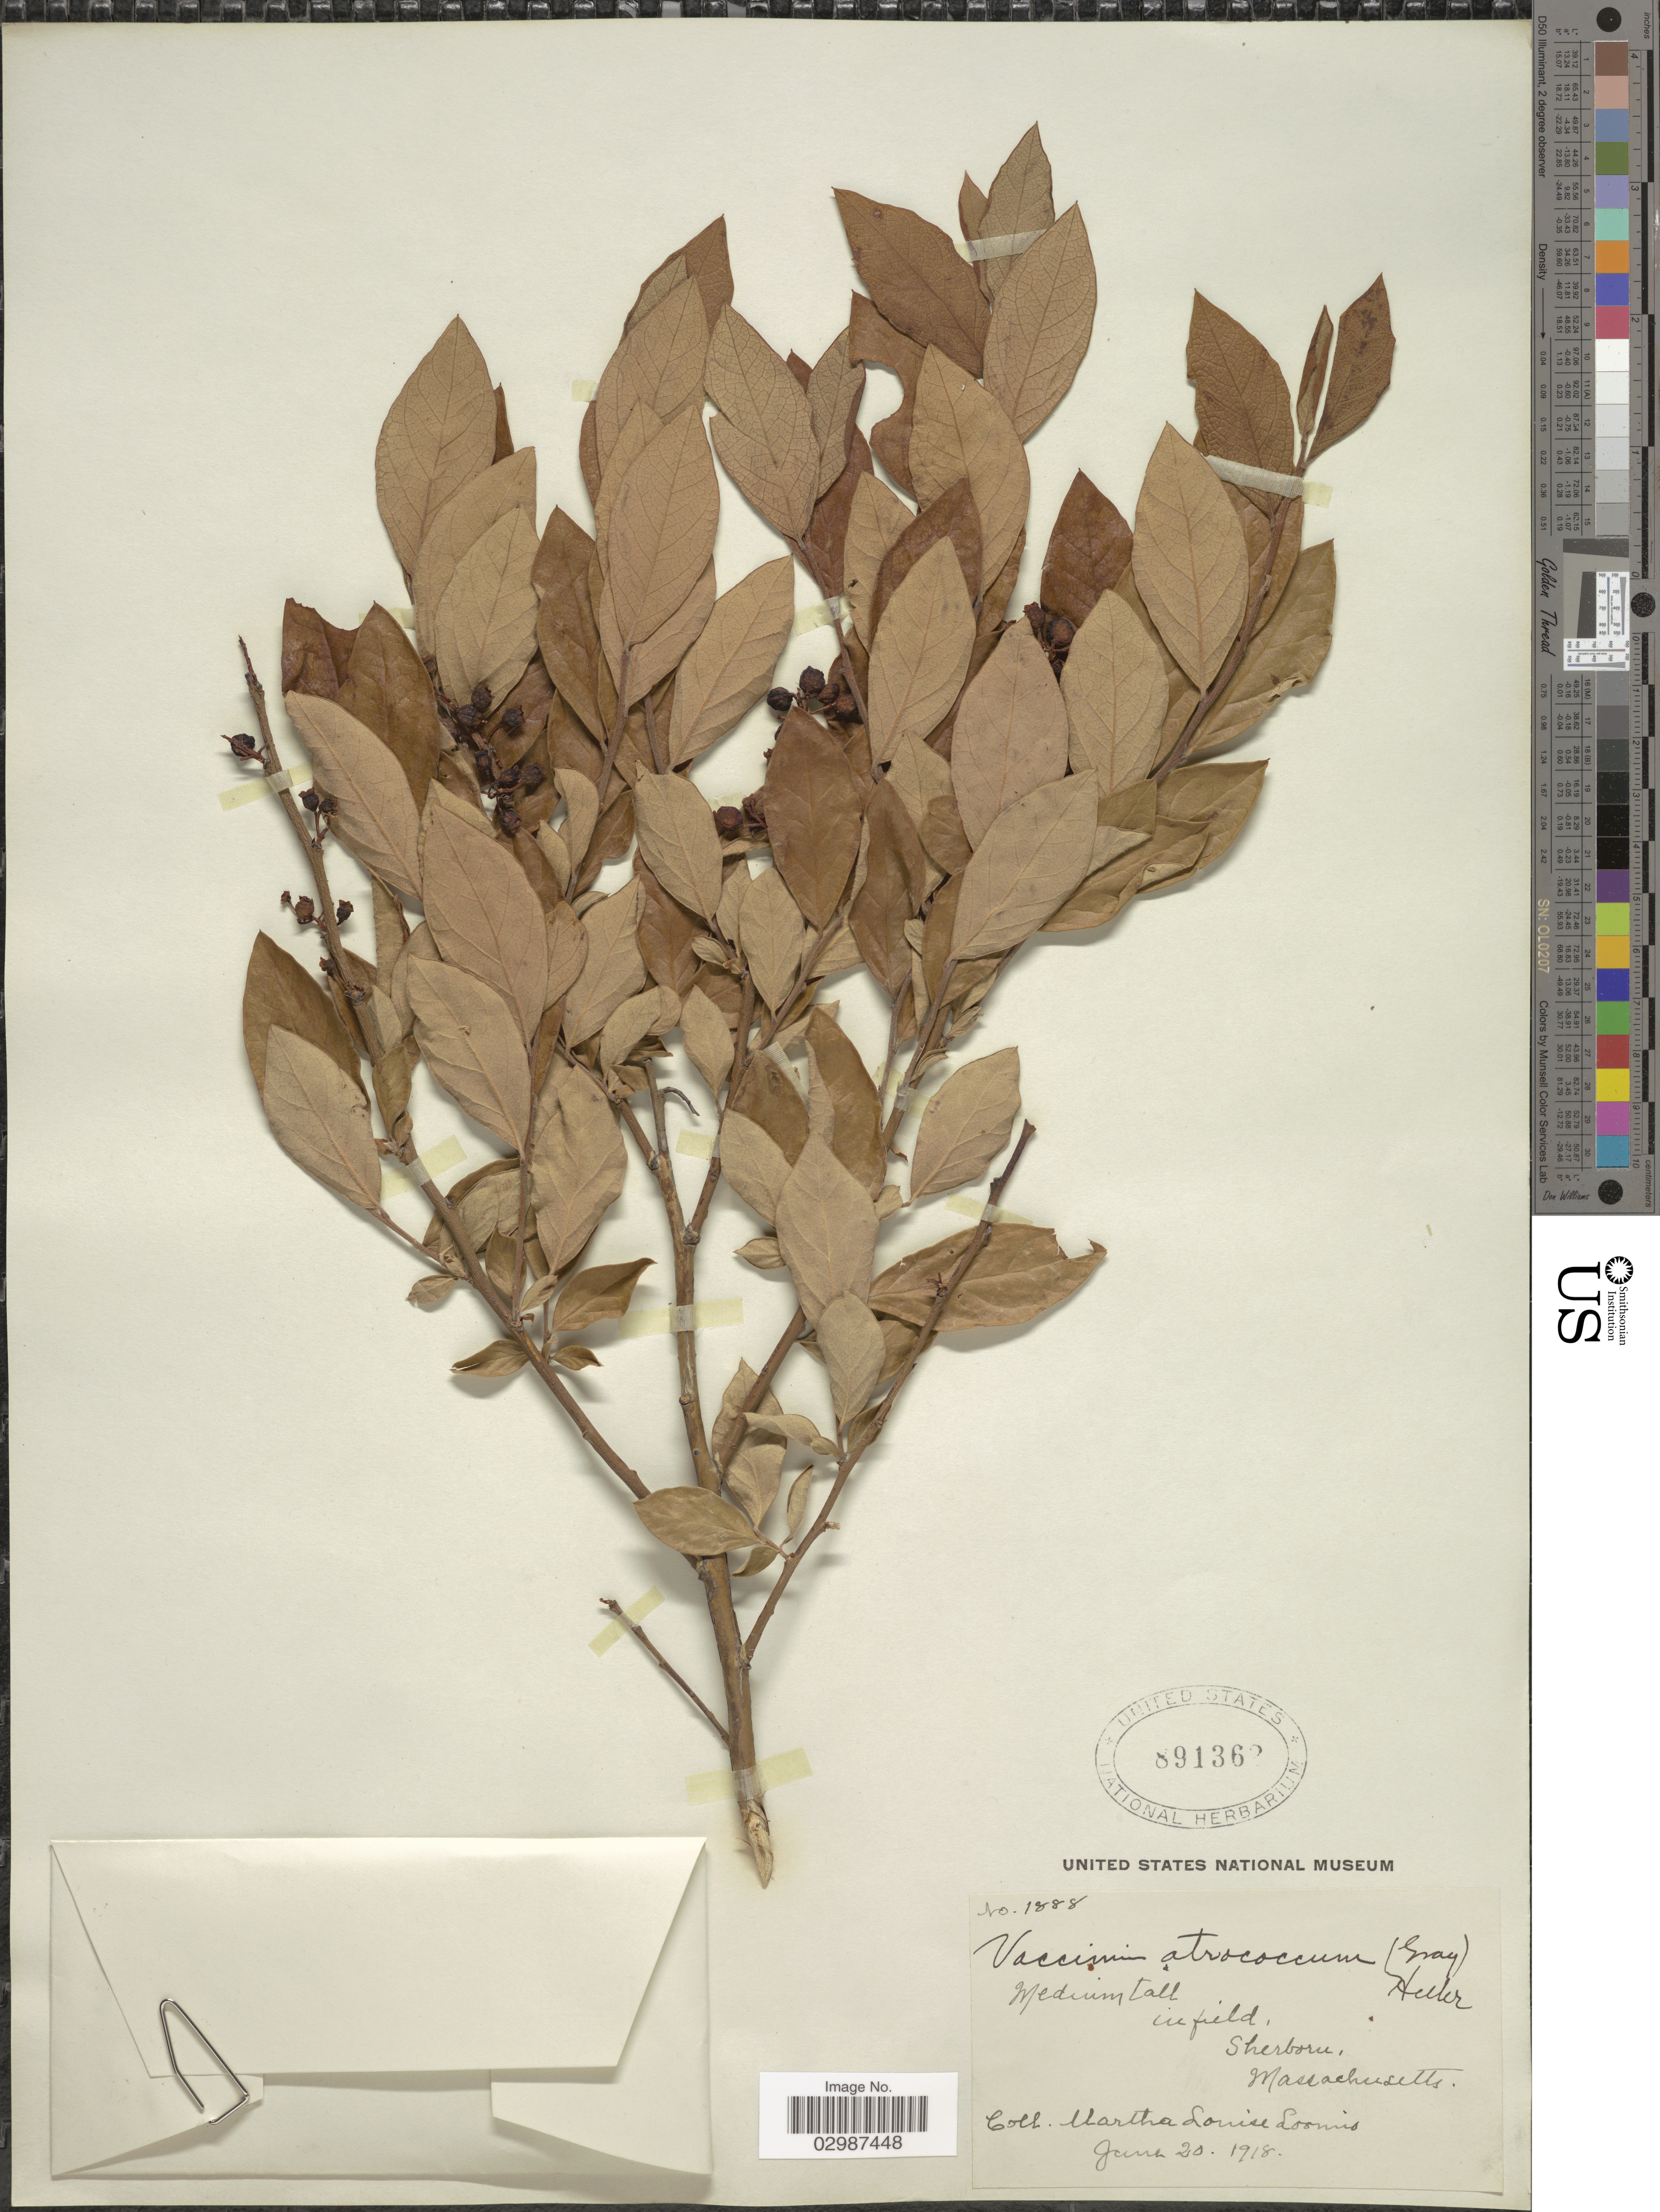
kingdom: Plantae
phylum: Tracheophyta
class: Magnoliopsida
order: Ericales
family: Ericaceae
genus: Vaccinium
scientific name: Vaccinium atrococcum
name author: (A. Gray) A. Heller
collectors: M. L. Loomis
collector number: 1888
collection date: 1918-06-20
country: United States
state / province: Massachusetts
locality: Sherborn.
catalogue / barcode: US 891362